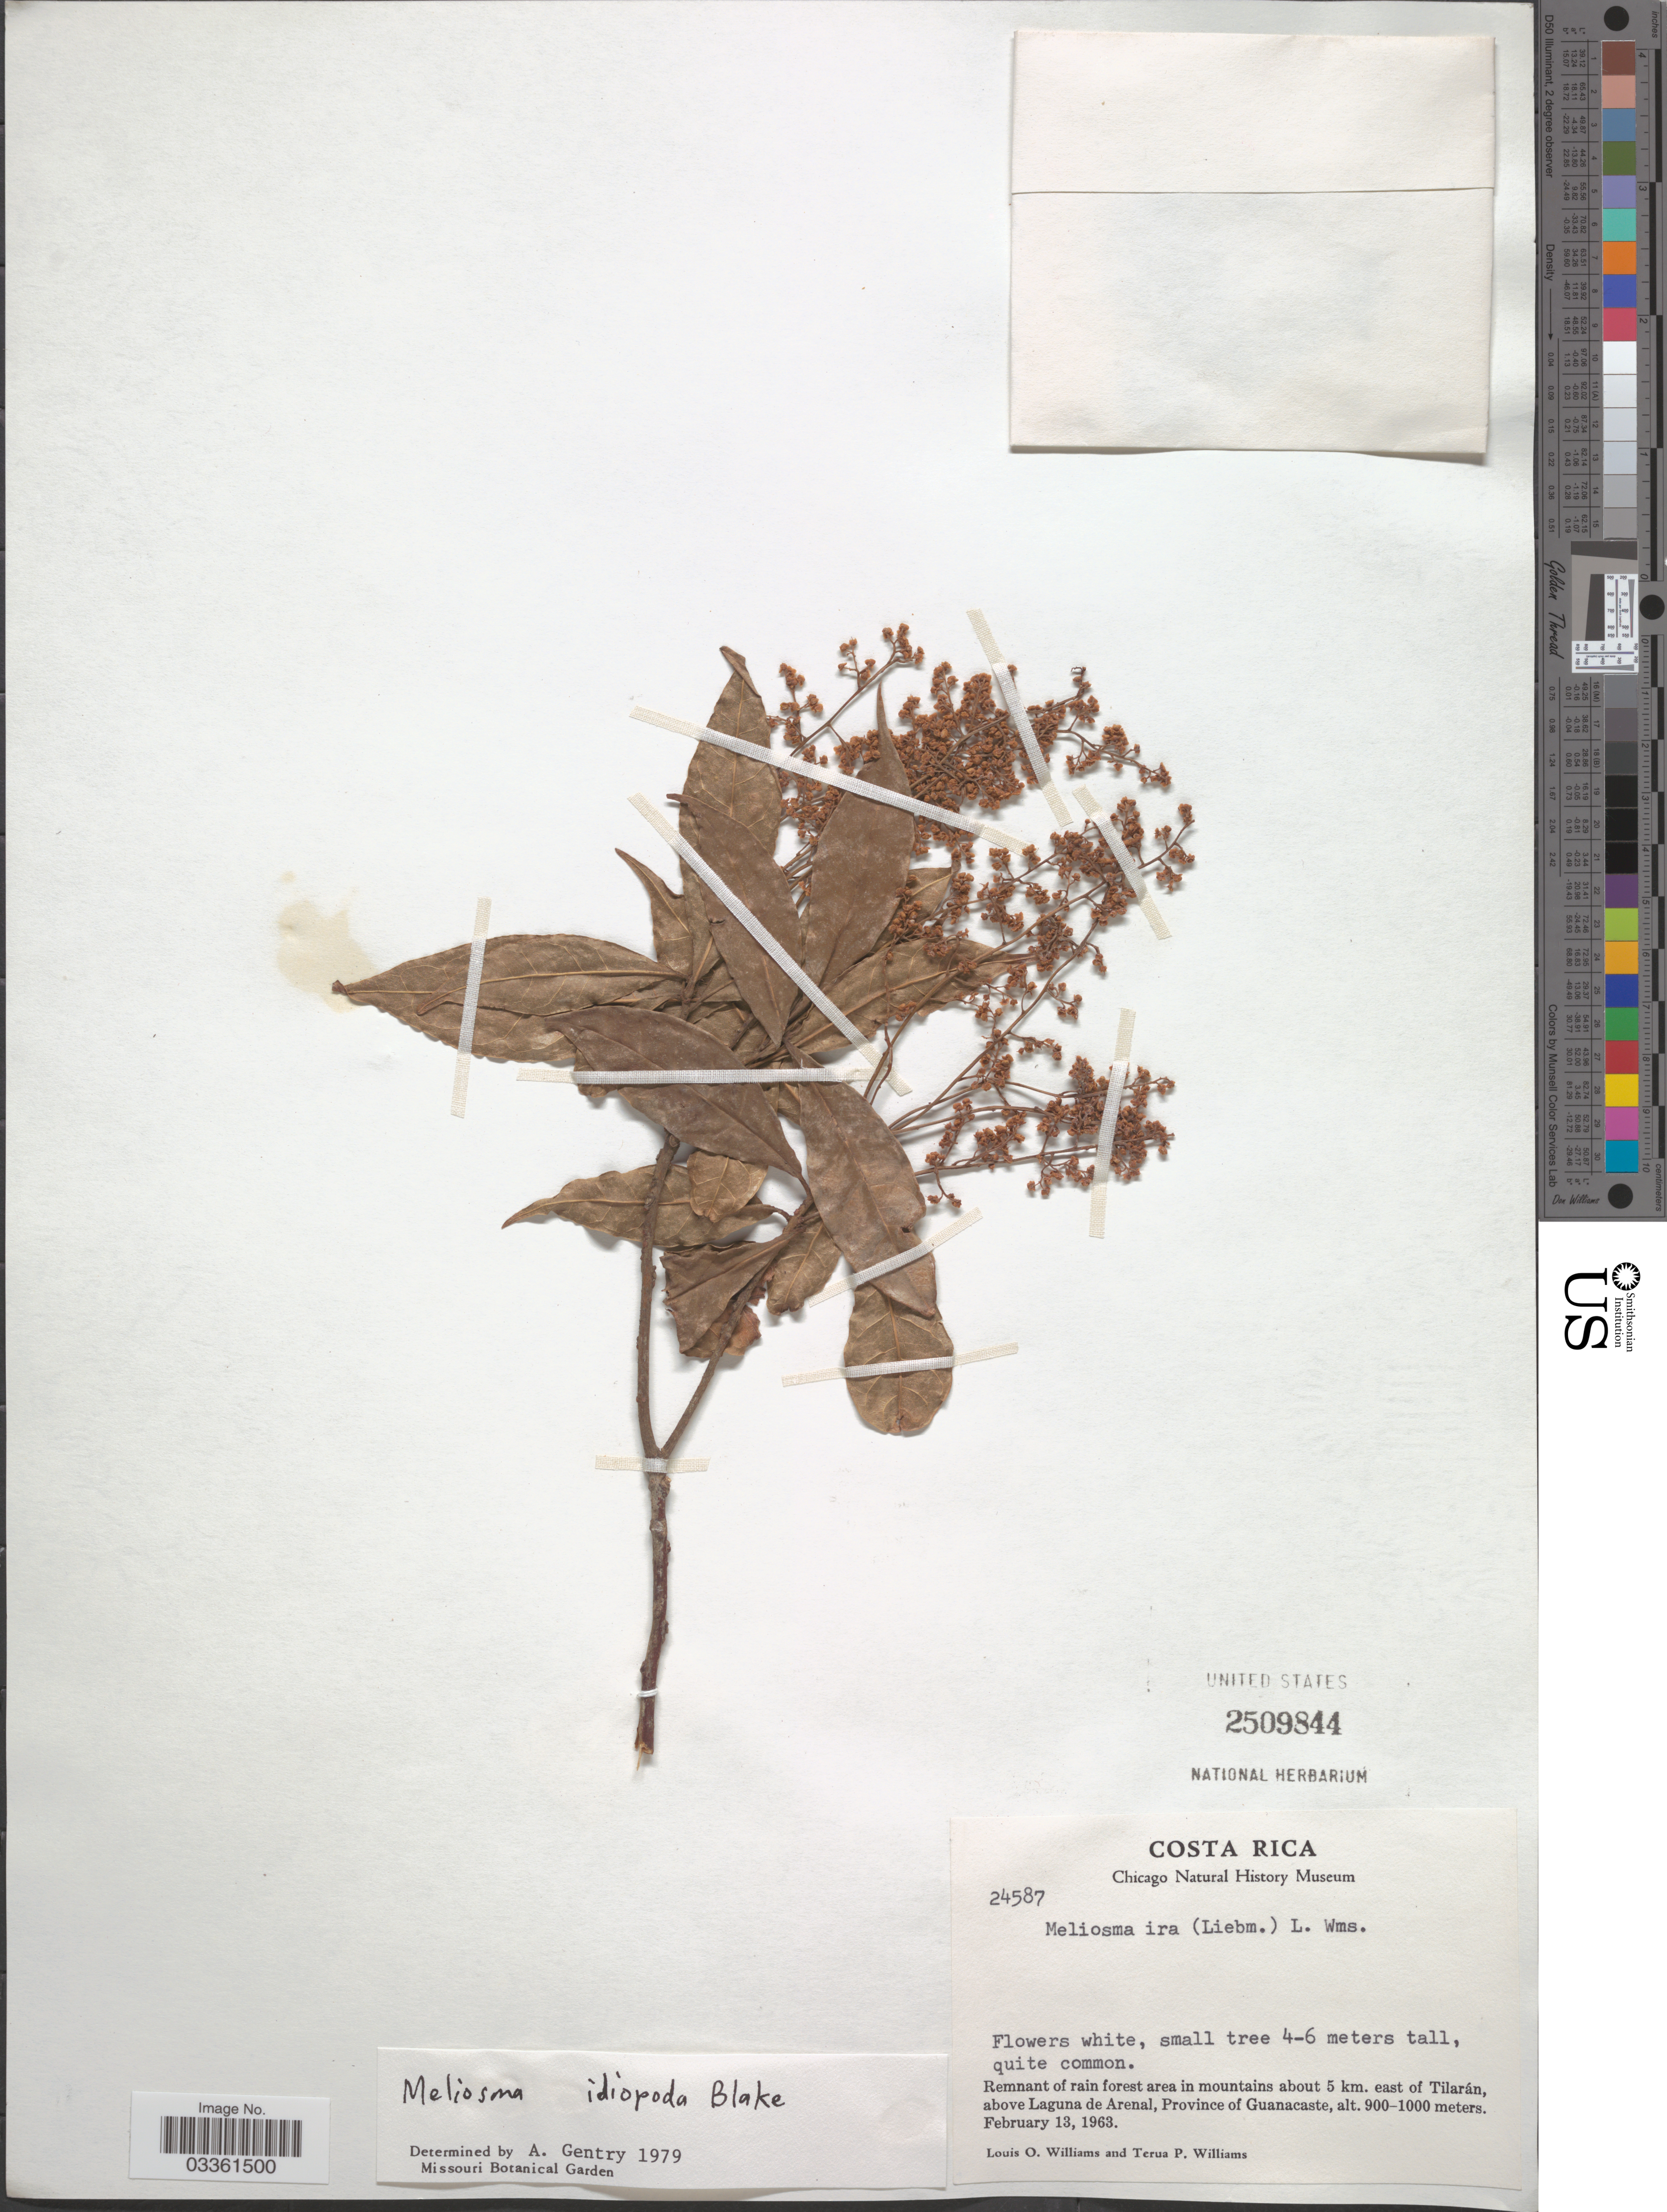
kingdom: Plantae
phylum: Tracheophyta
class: Magnoliopsida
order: Proteales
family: Sabiaceae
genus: Meliosma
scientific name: Meliosma idiopoda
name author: S.F. Blake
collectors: L. O. Williams & T. Williams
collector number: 24587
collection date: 1963-02-13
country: Costa Rica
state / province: Guanacaste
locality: Remnant of rain forest area in mountains about 5 km. east of Tilarán, above Laguna de Arenal.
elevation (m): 900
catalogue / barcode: US 2509844